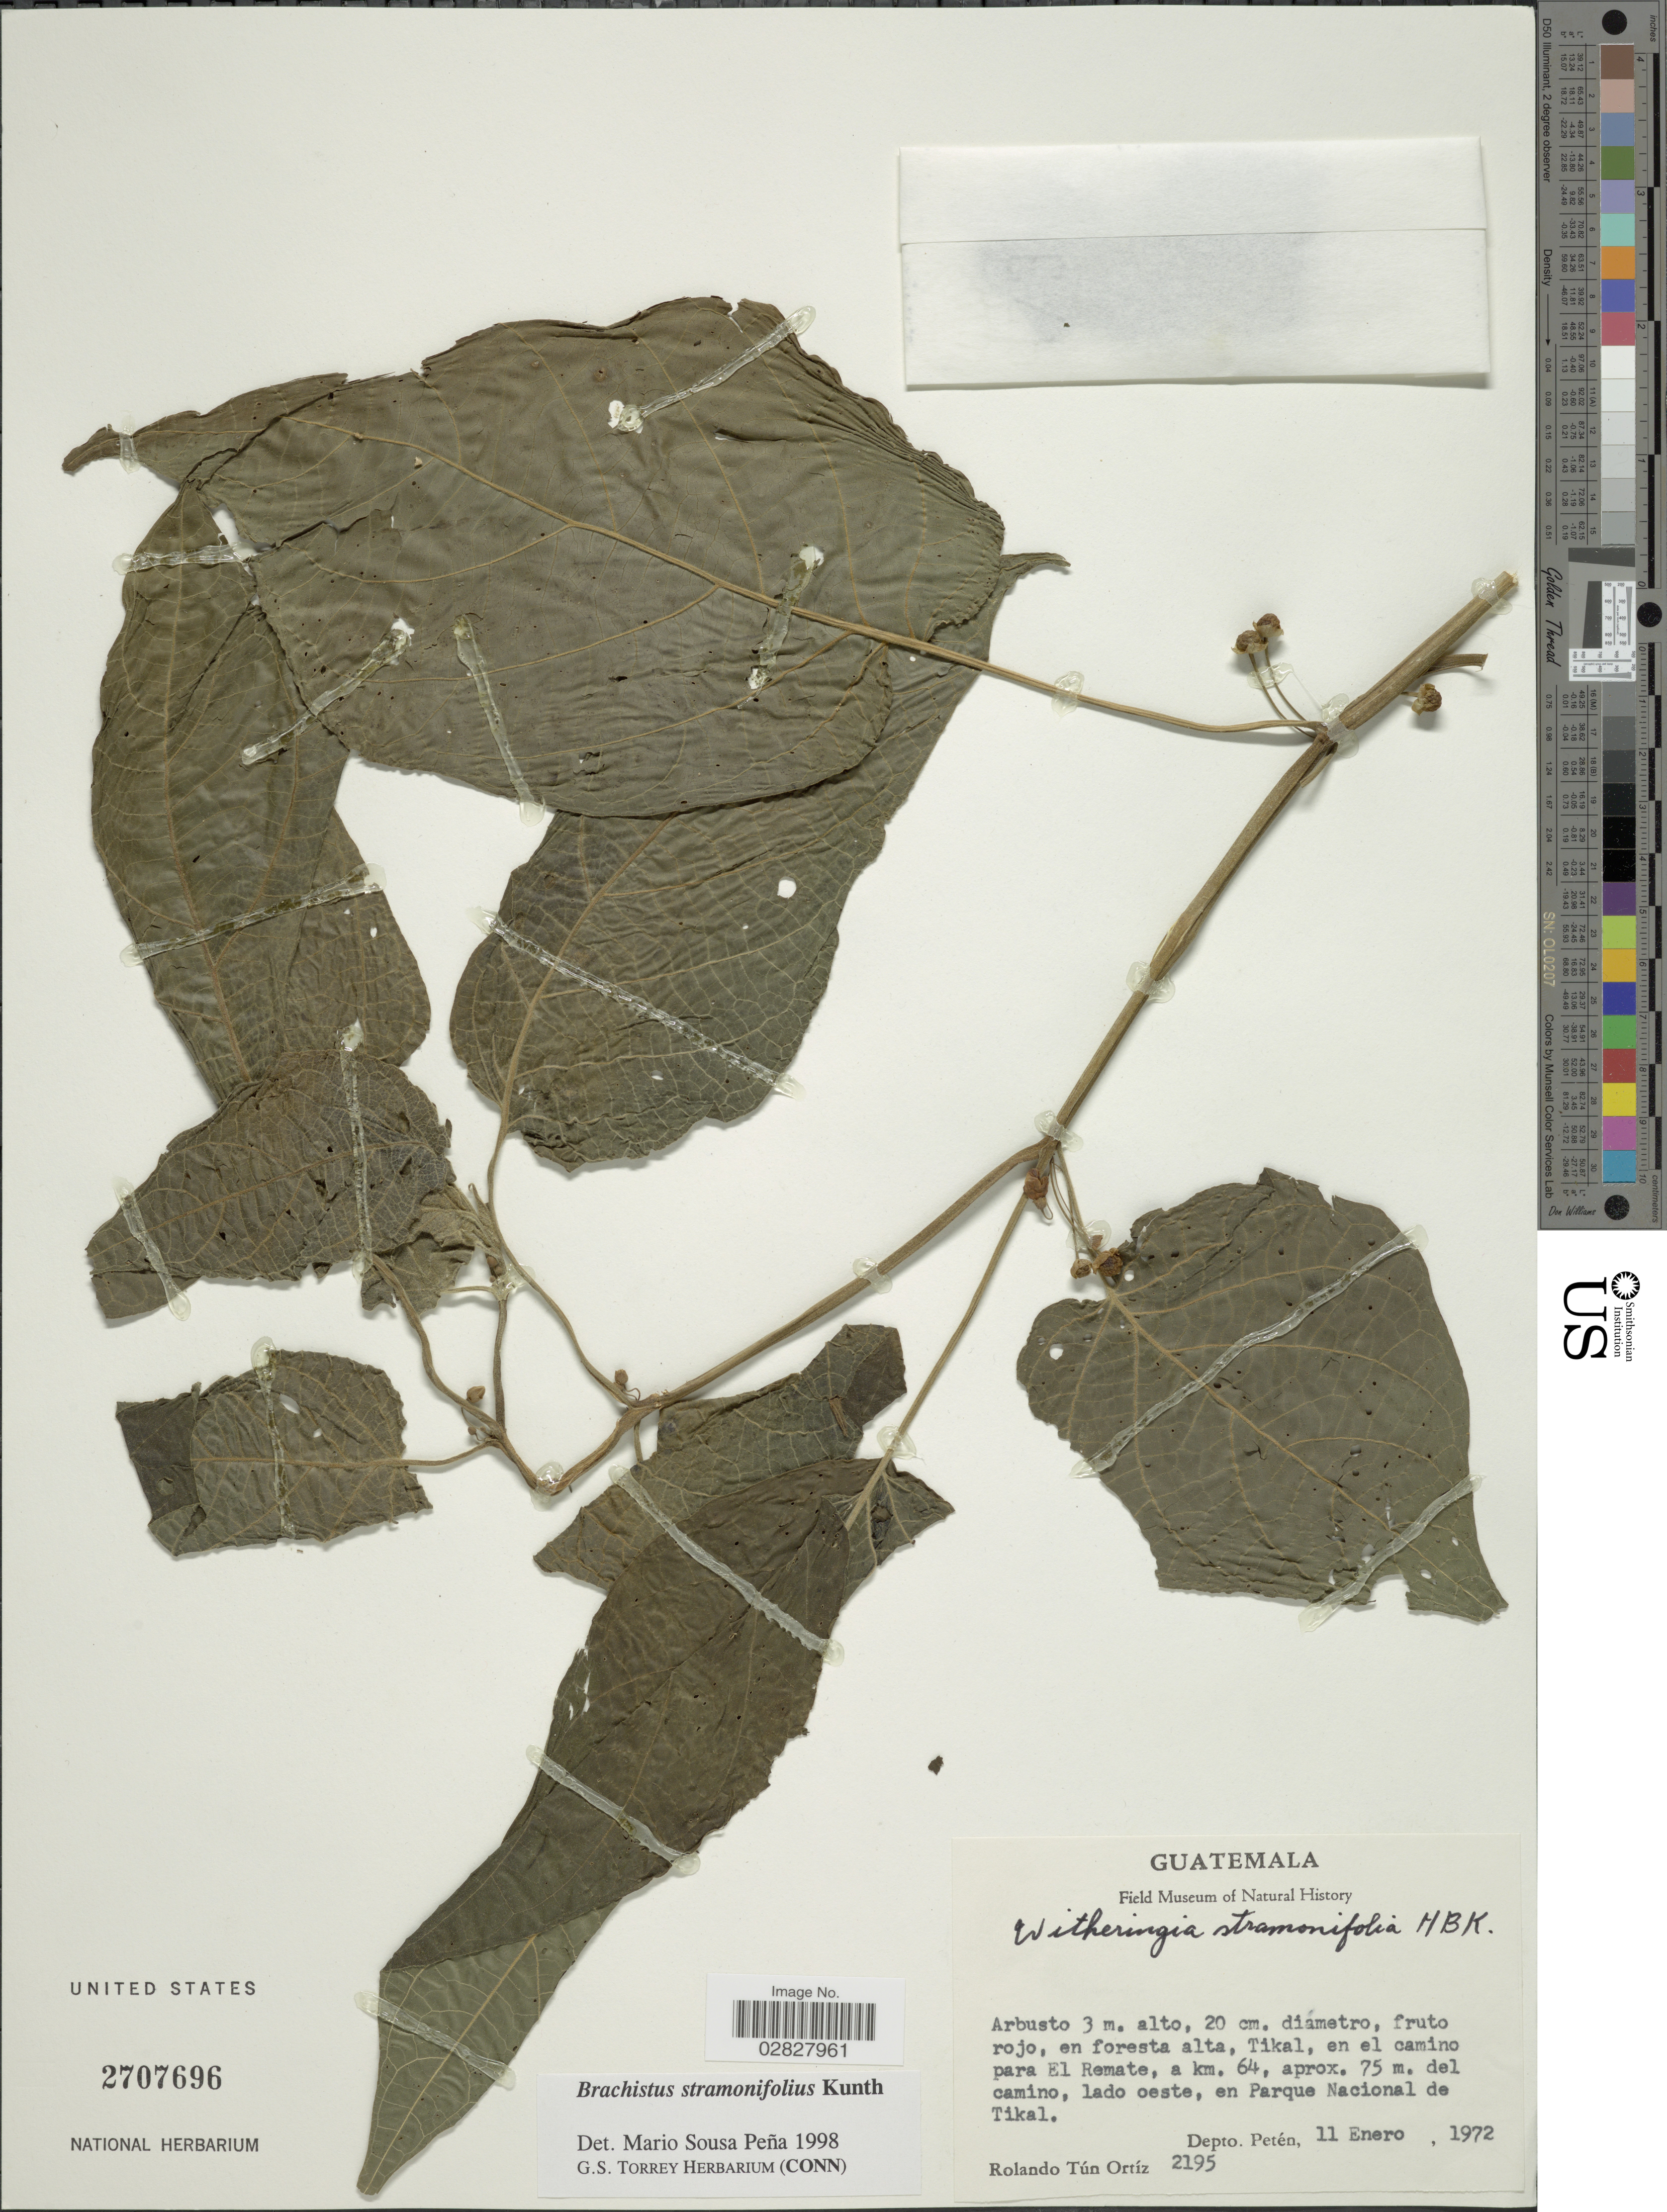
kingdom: Plantae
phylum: Tracheophyta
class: Magnoliopsida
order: Solanales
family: Solanaceae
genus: Brachistus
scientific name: Brachistus stramonifolius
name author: (Kunth) Miers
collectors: R. T. Ortíz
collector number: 2195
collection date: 1972-01-11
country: Guatemala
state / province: El Petén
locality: Tikal, en el camino para El Remate, a km. 64, aprox. 75 m. del camino, lado oeste, en Parque Nacional de Tikal, Depto. Petén.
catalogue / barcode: US 2707696